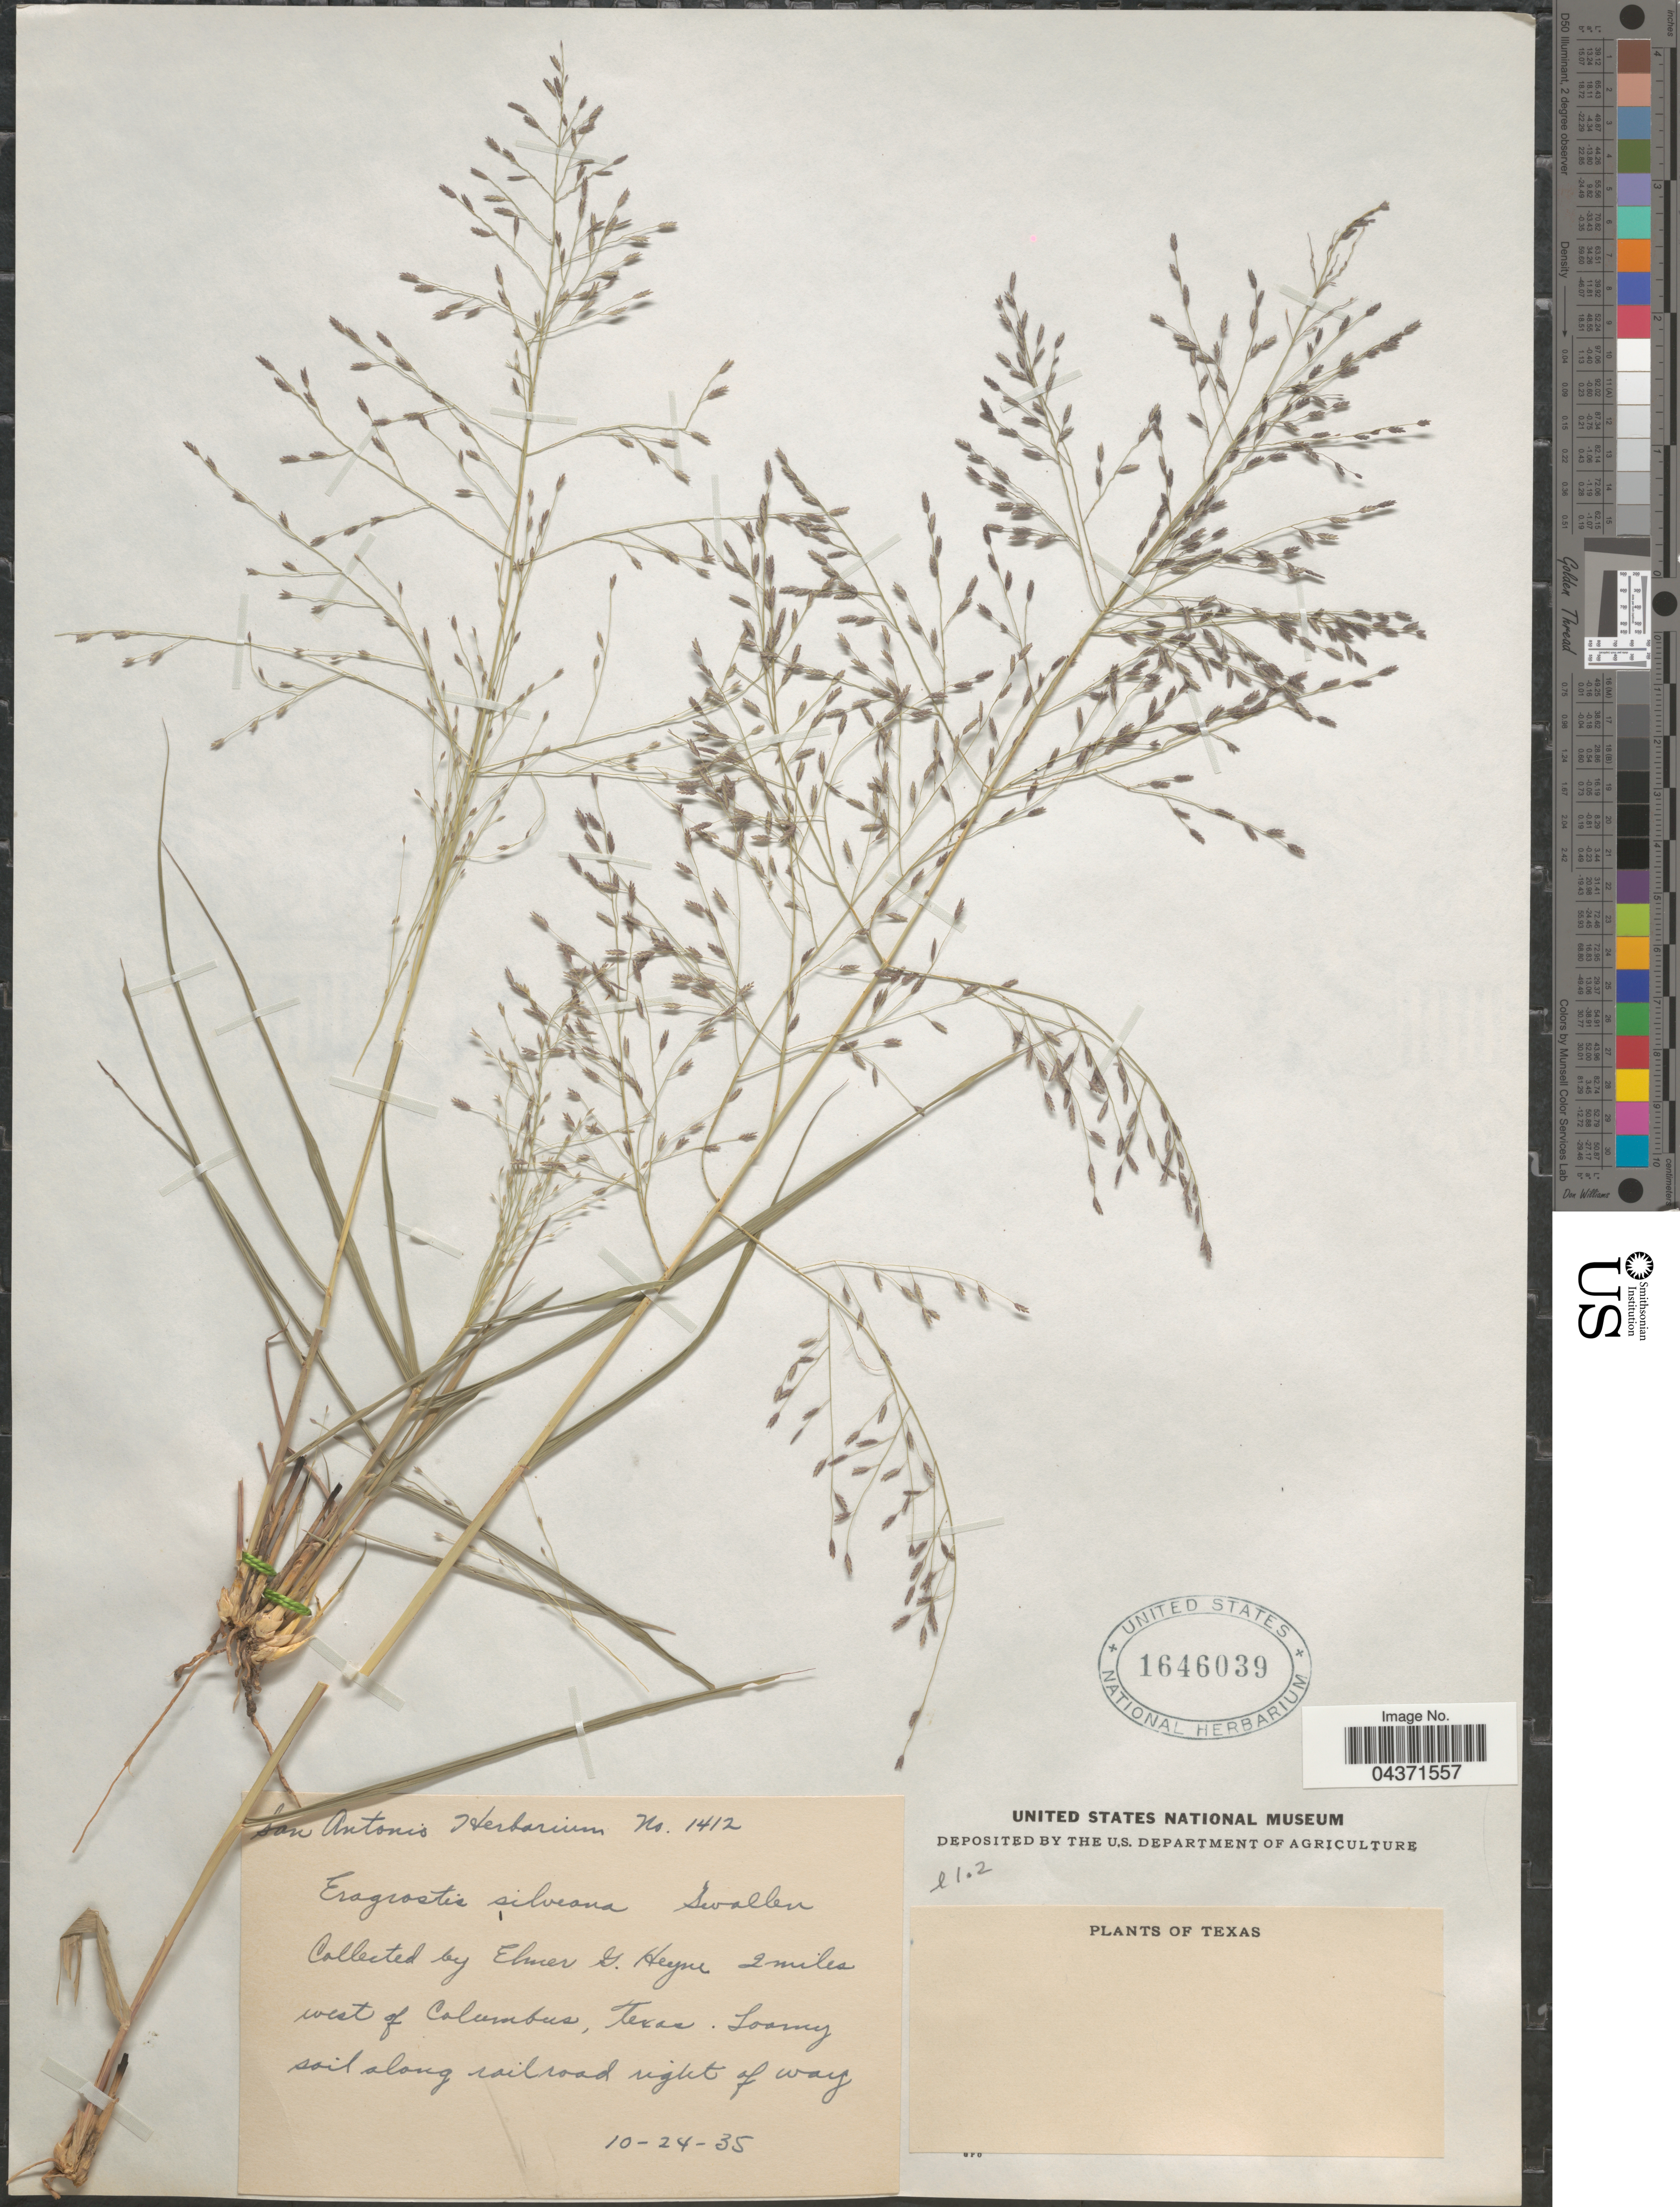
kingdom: Plantae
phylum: Tracheophyta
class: Liliopsida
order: Poales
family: Poaceae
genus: Eragrostis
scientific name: Eragrostis silveana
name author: Swallen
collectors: E. Heyne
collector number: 1412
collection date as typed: Transcribed d/m/y: 24/10/35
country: United States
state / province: Texas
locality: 2 miles west of Columbus.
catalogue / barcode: US 1646039